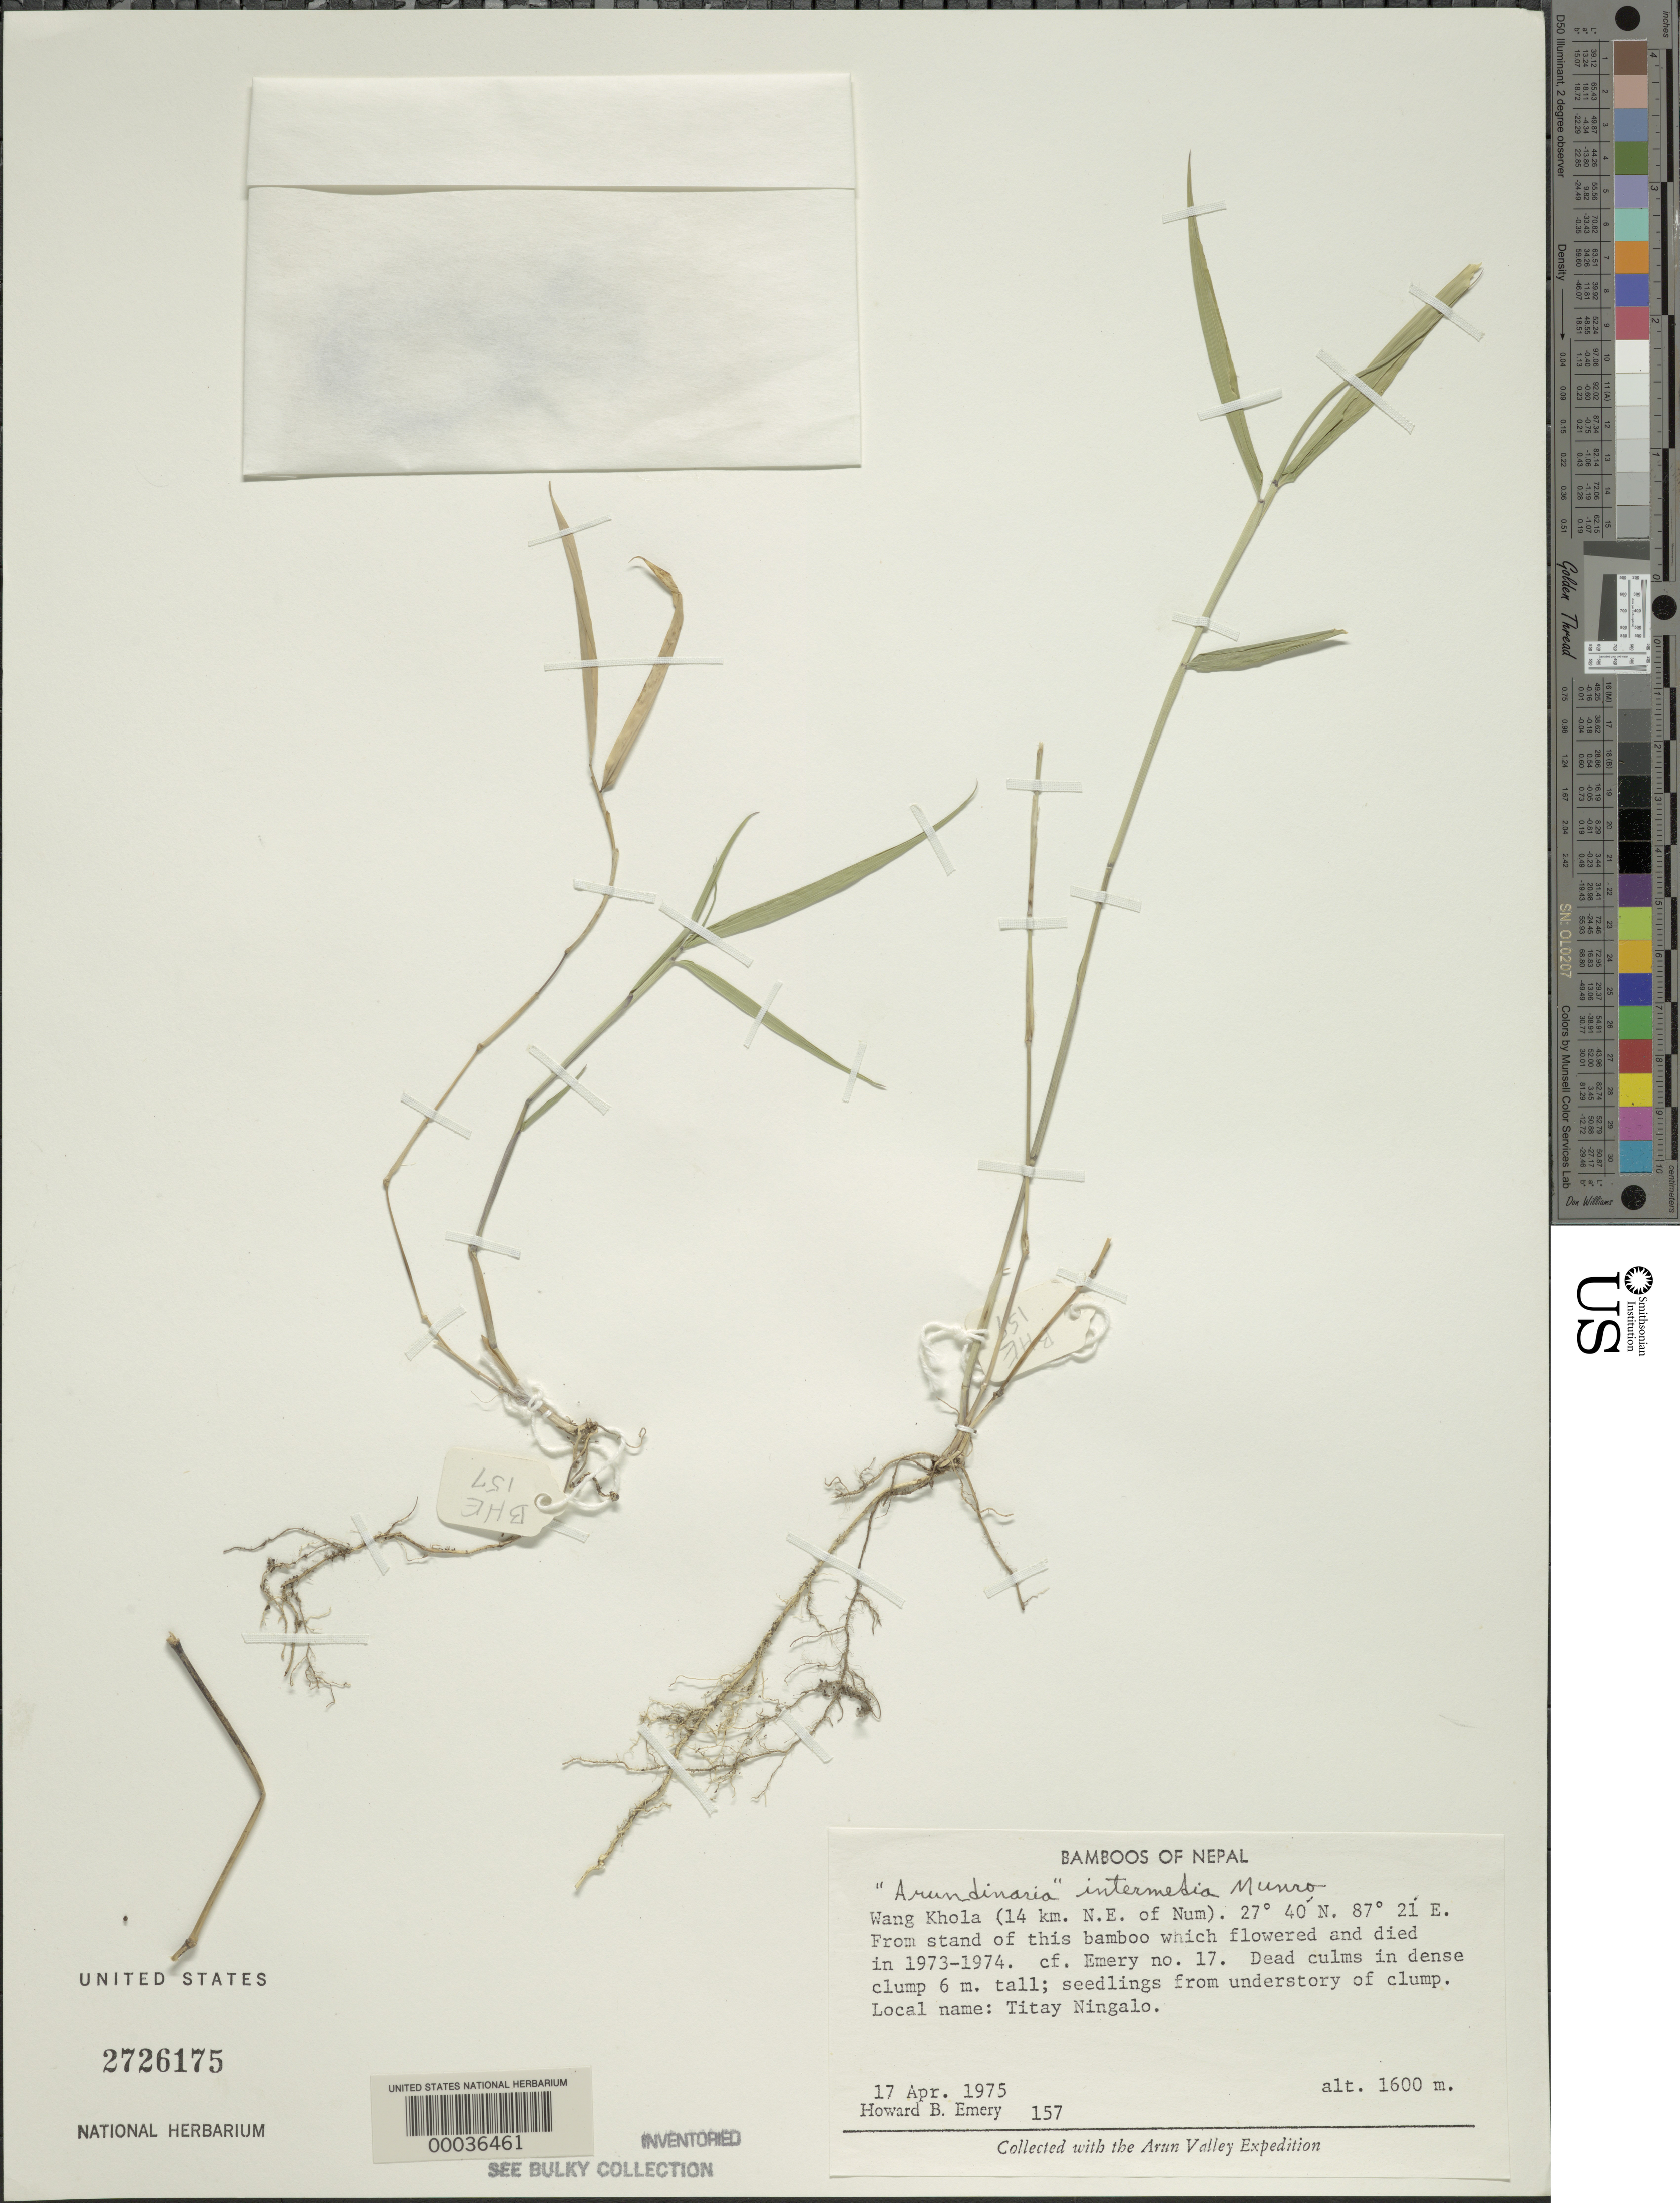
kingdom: Plantae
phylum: Tracheophyta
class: Liliopsida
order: Poales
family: Poaceae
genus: Drepanostachyum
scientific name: Drepanostachyum intermedium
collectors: H. B. Emery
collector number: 157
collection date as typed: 17 Apr 1975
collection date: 1975-04-17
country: Nepal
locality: Wang Khola (14 km ne of num), lat 27 40'n: long 87 21'e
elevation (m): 1600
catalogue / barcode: US 2726175